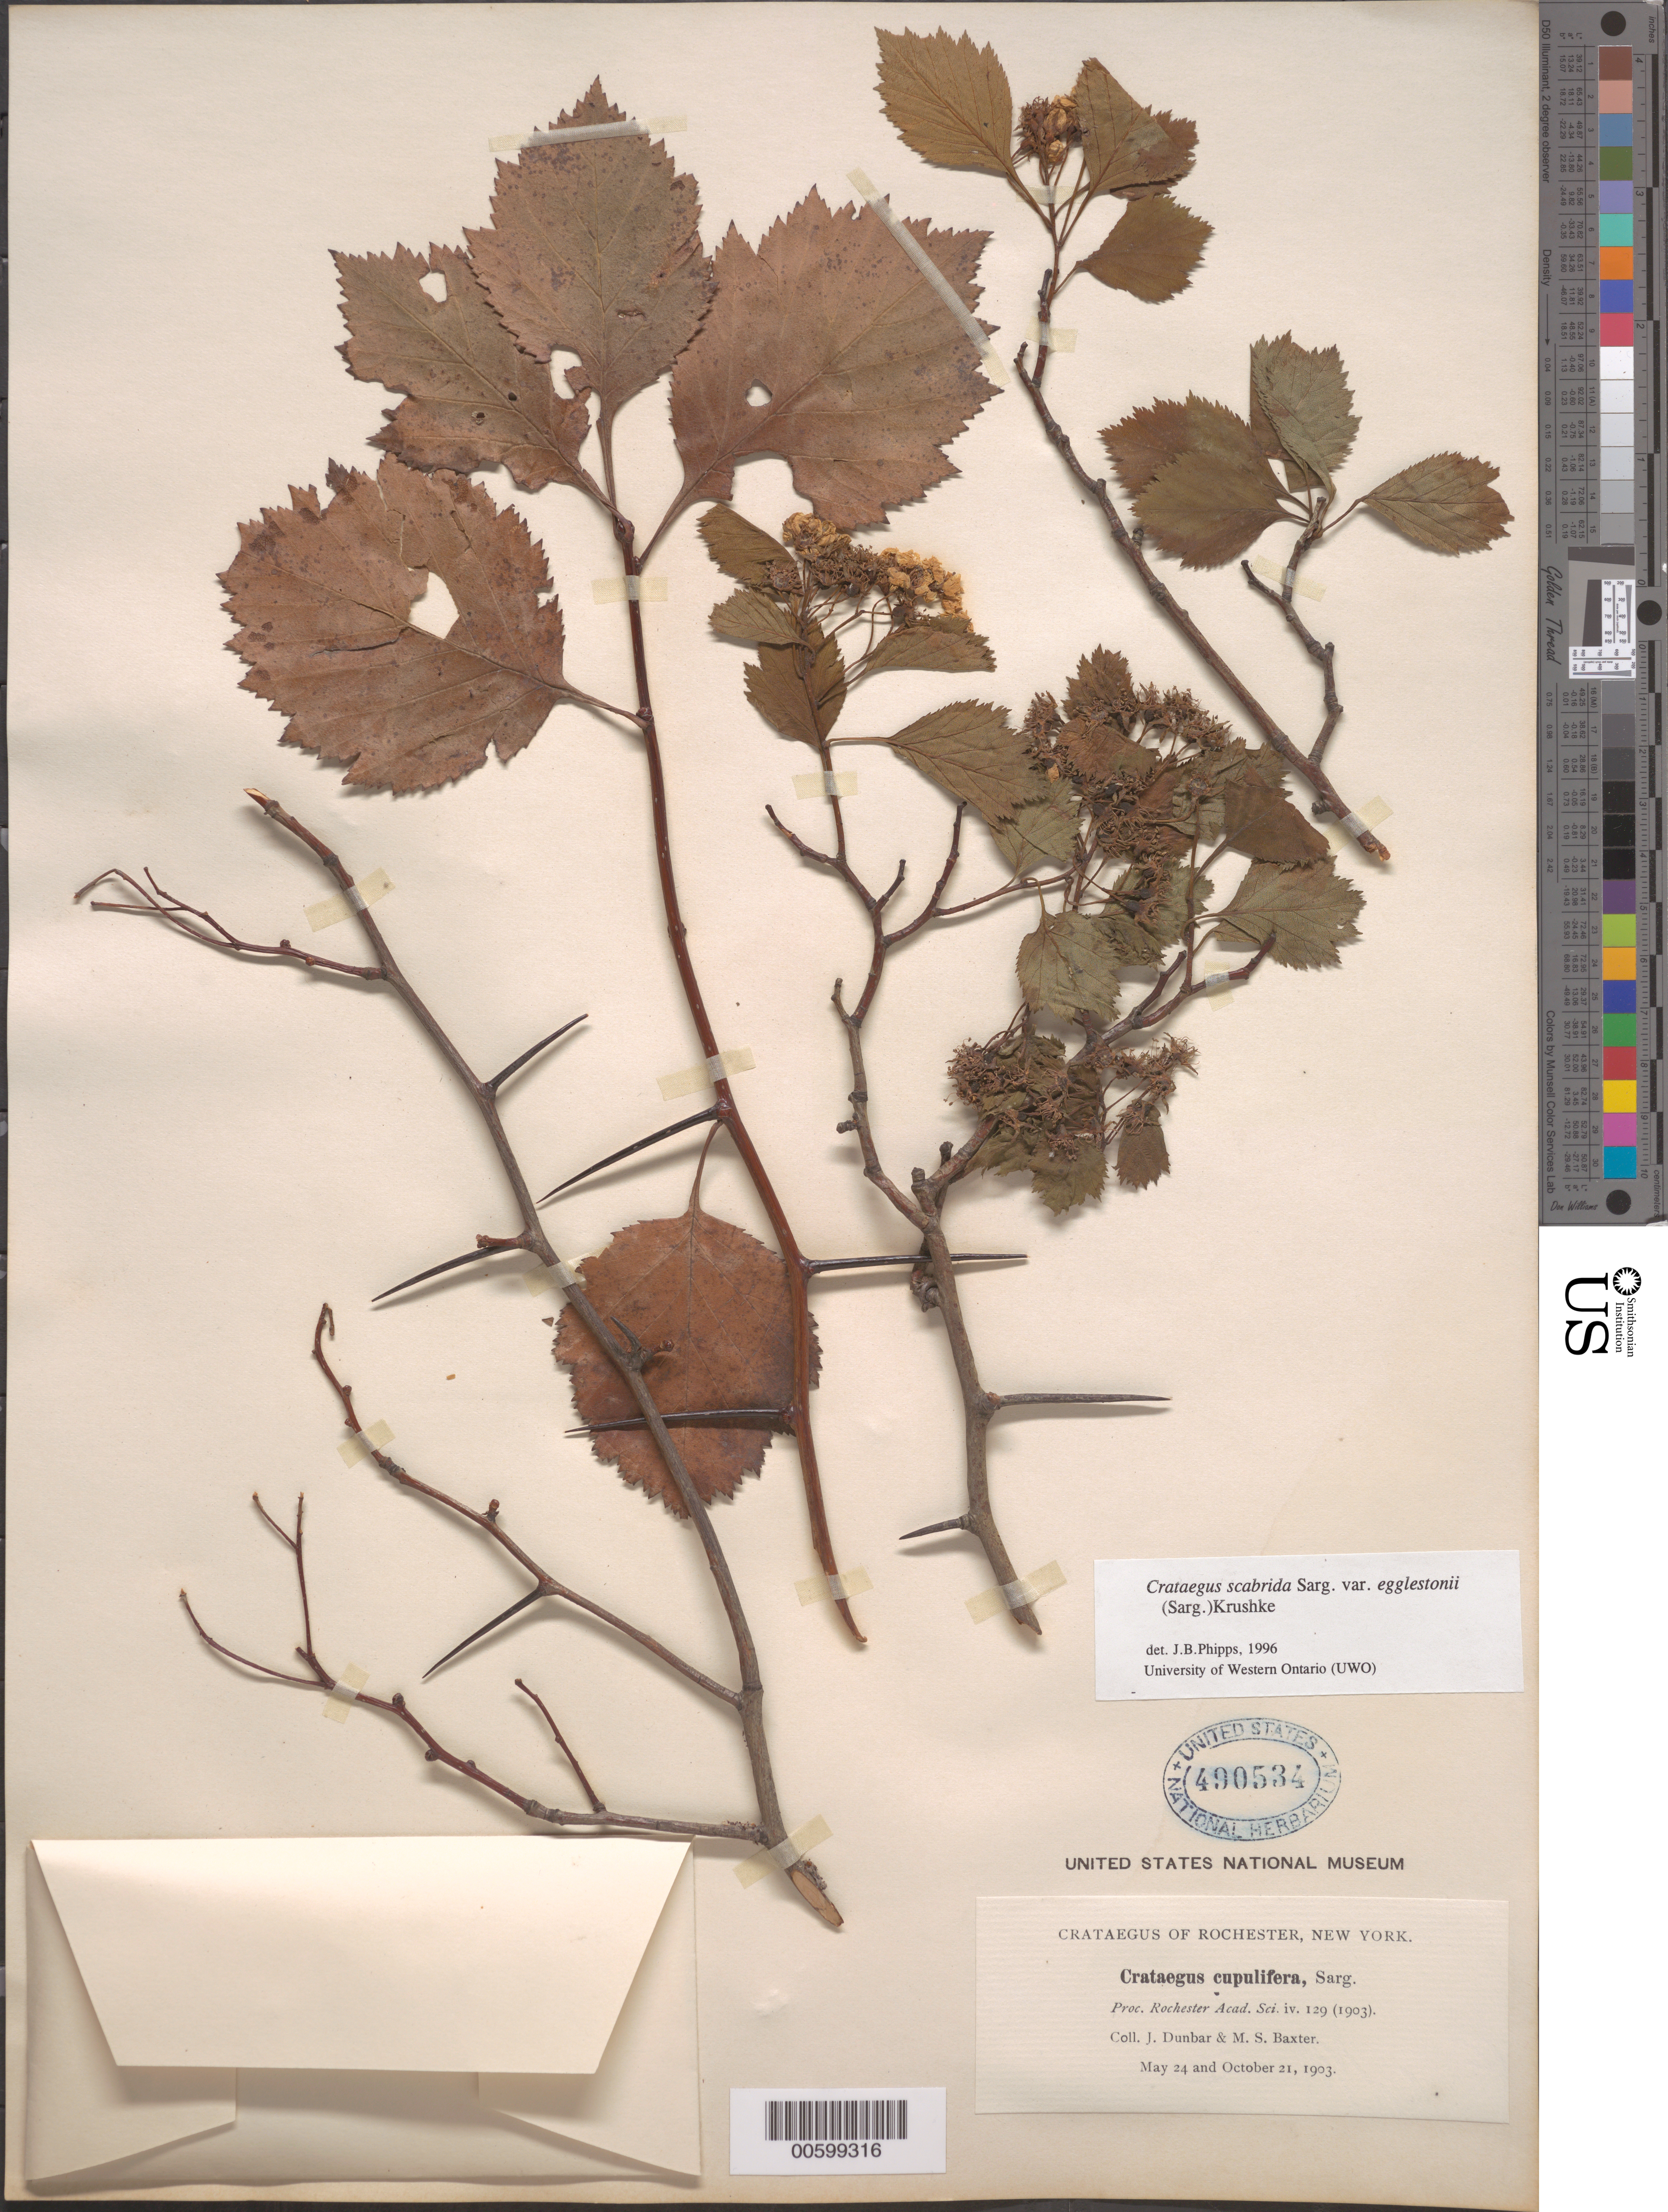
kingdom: Plantae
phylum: Tracheophyta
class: Magnoliopsida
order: Rosales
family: Rosaceae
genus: Crataegus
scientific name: Crataegus scabrida var. egglestonii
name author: Sarg.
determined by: Phipps, James B., (UWO), University of Western Ontario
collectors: J. Dunbar & M. Baxter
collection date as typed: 24 May 1903 and 21 Oct 1903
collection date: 1903-05-24,1903-10-21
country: United States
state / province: New York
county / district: Monroe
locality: Rochester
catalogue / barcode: US 490534